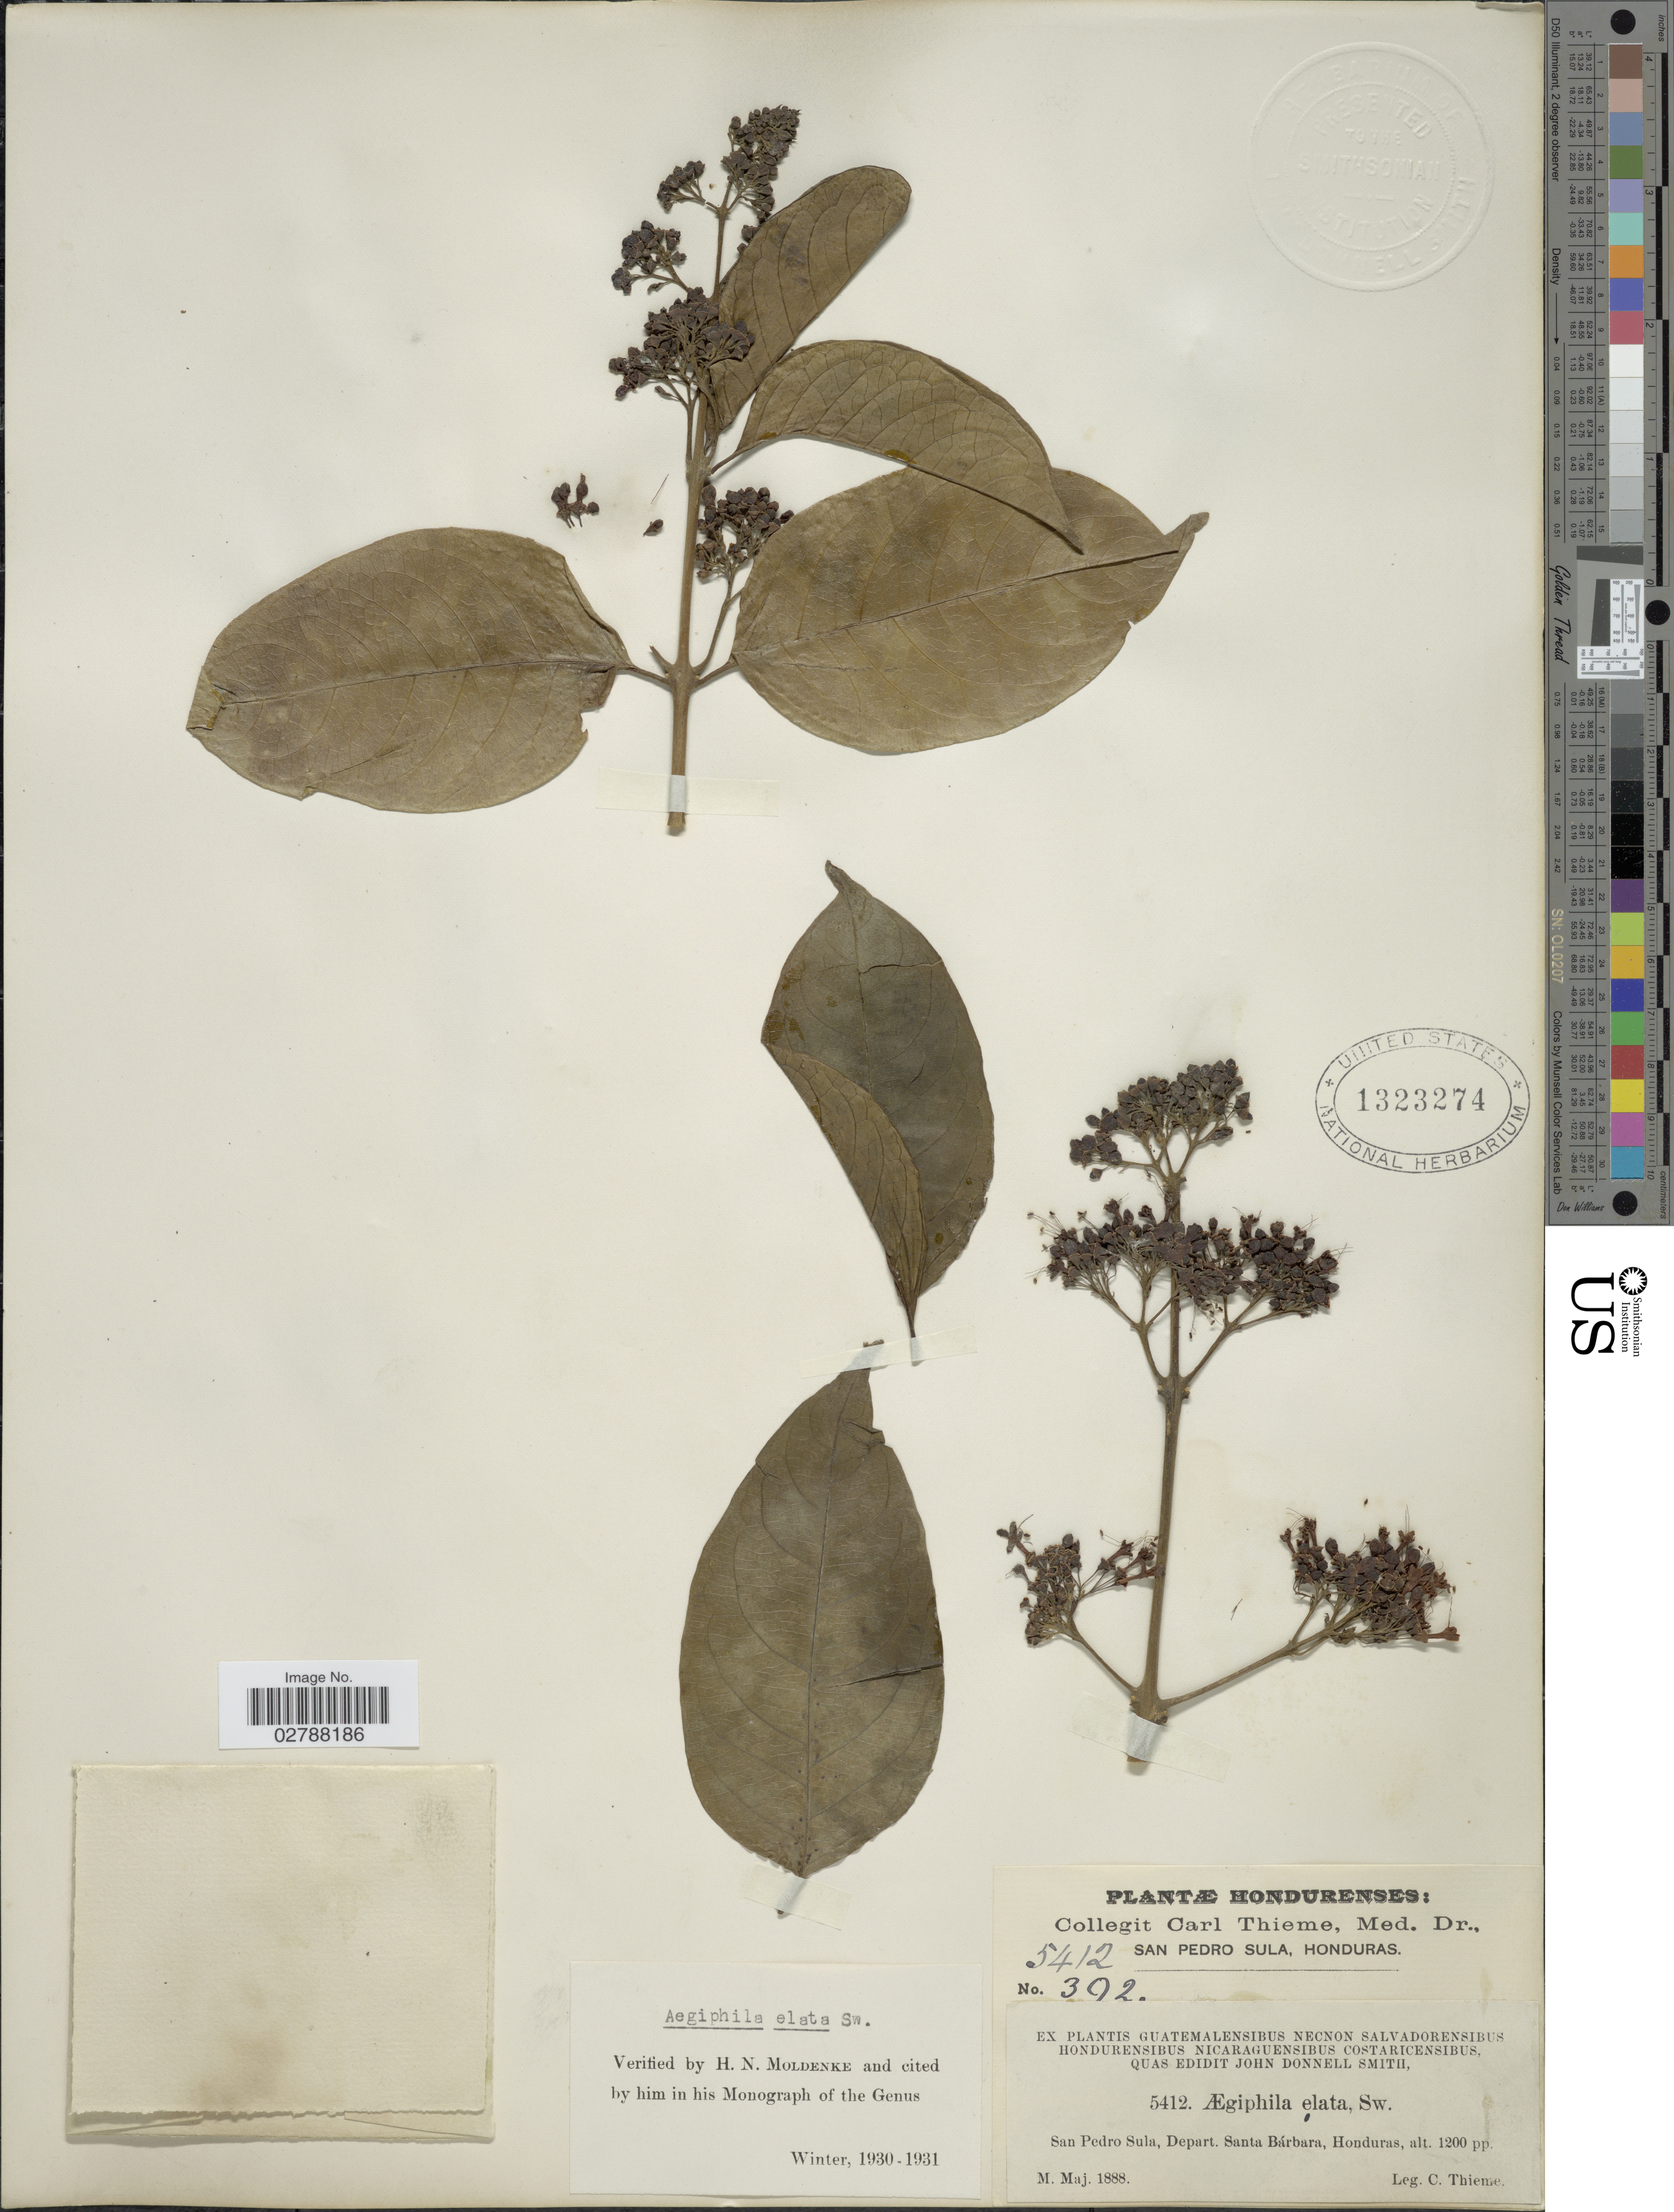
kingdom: Plantae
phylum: Tracheophyta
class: Magnoliopsida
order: Lamiales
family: Lamiaceae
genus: Aegiphila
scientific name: Aegiphila elata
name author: Sw.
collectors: C. Thieme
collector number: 5412/392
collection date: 1888-05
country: Honduras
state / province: Santa Bárbara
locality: San Pedro Sula, Depart. Santa Bárbara.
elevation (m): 366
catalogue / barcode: US 1323274